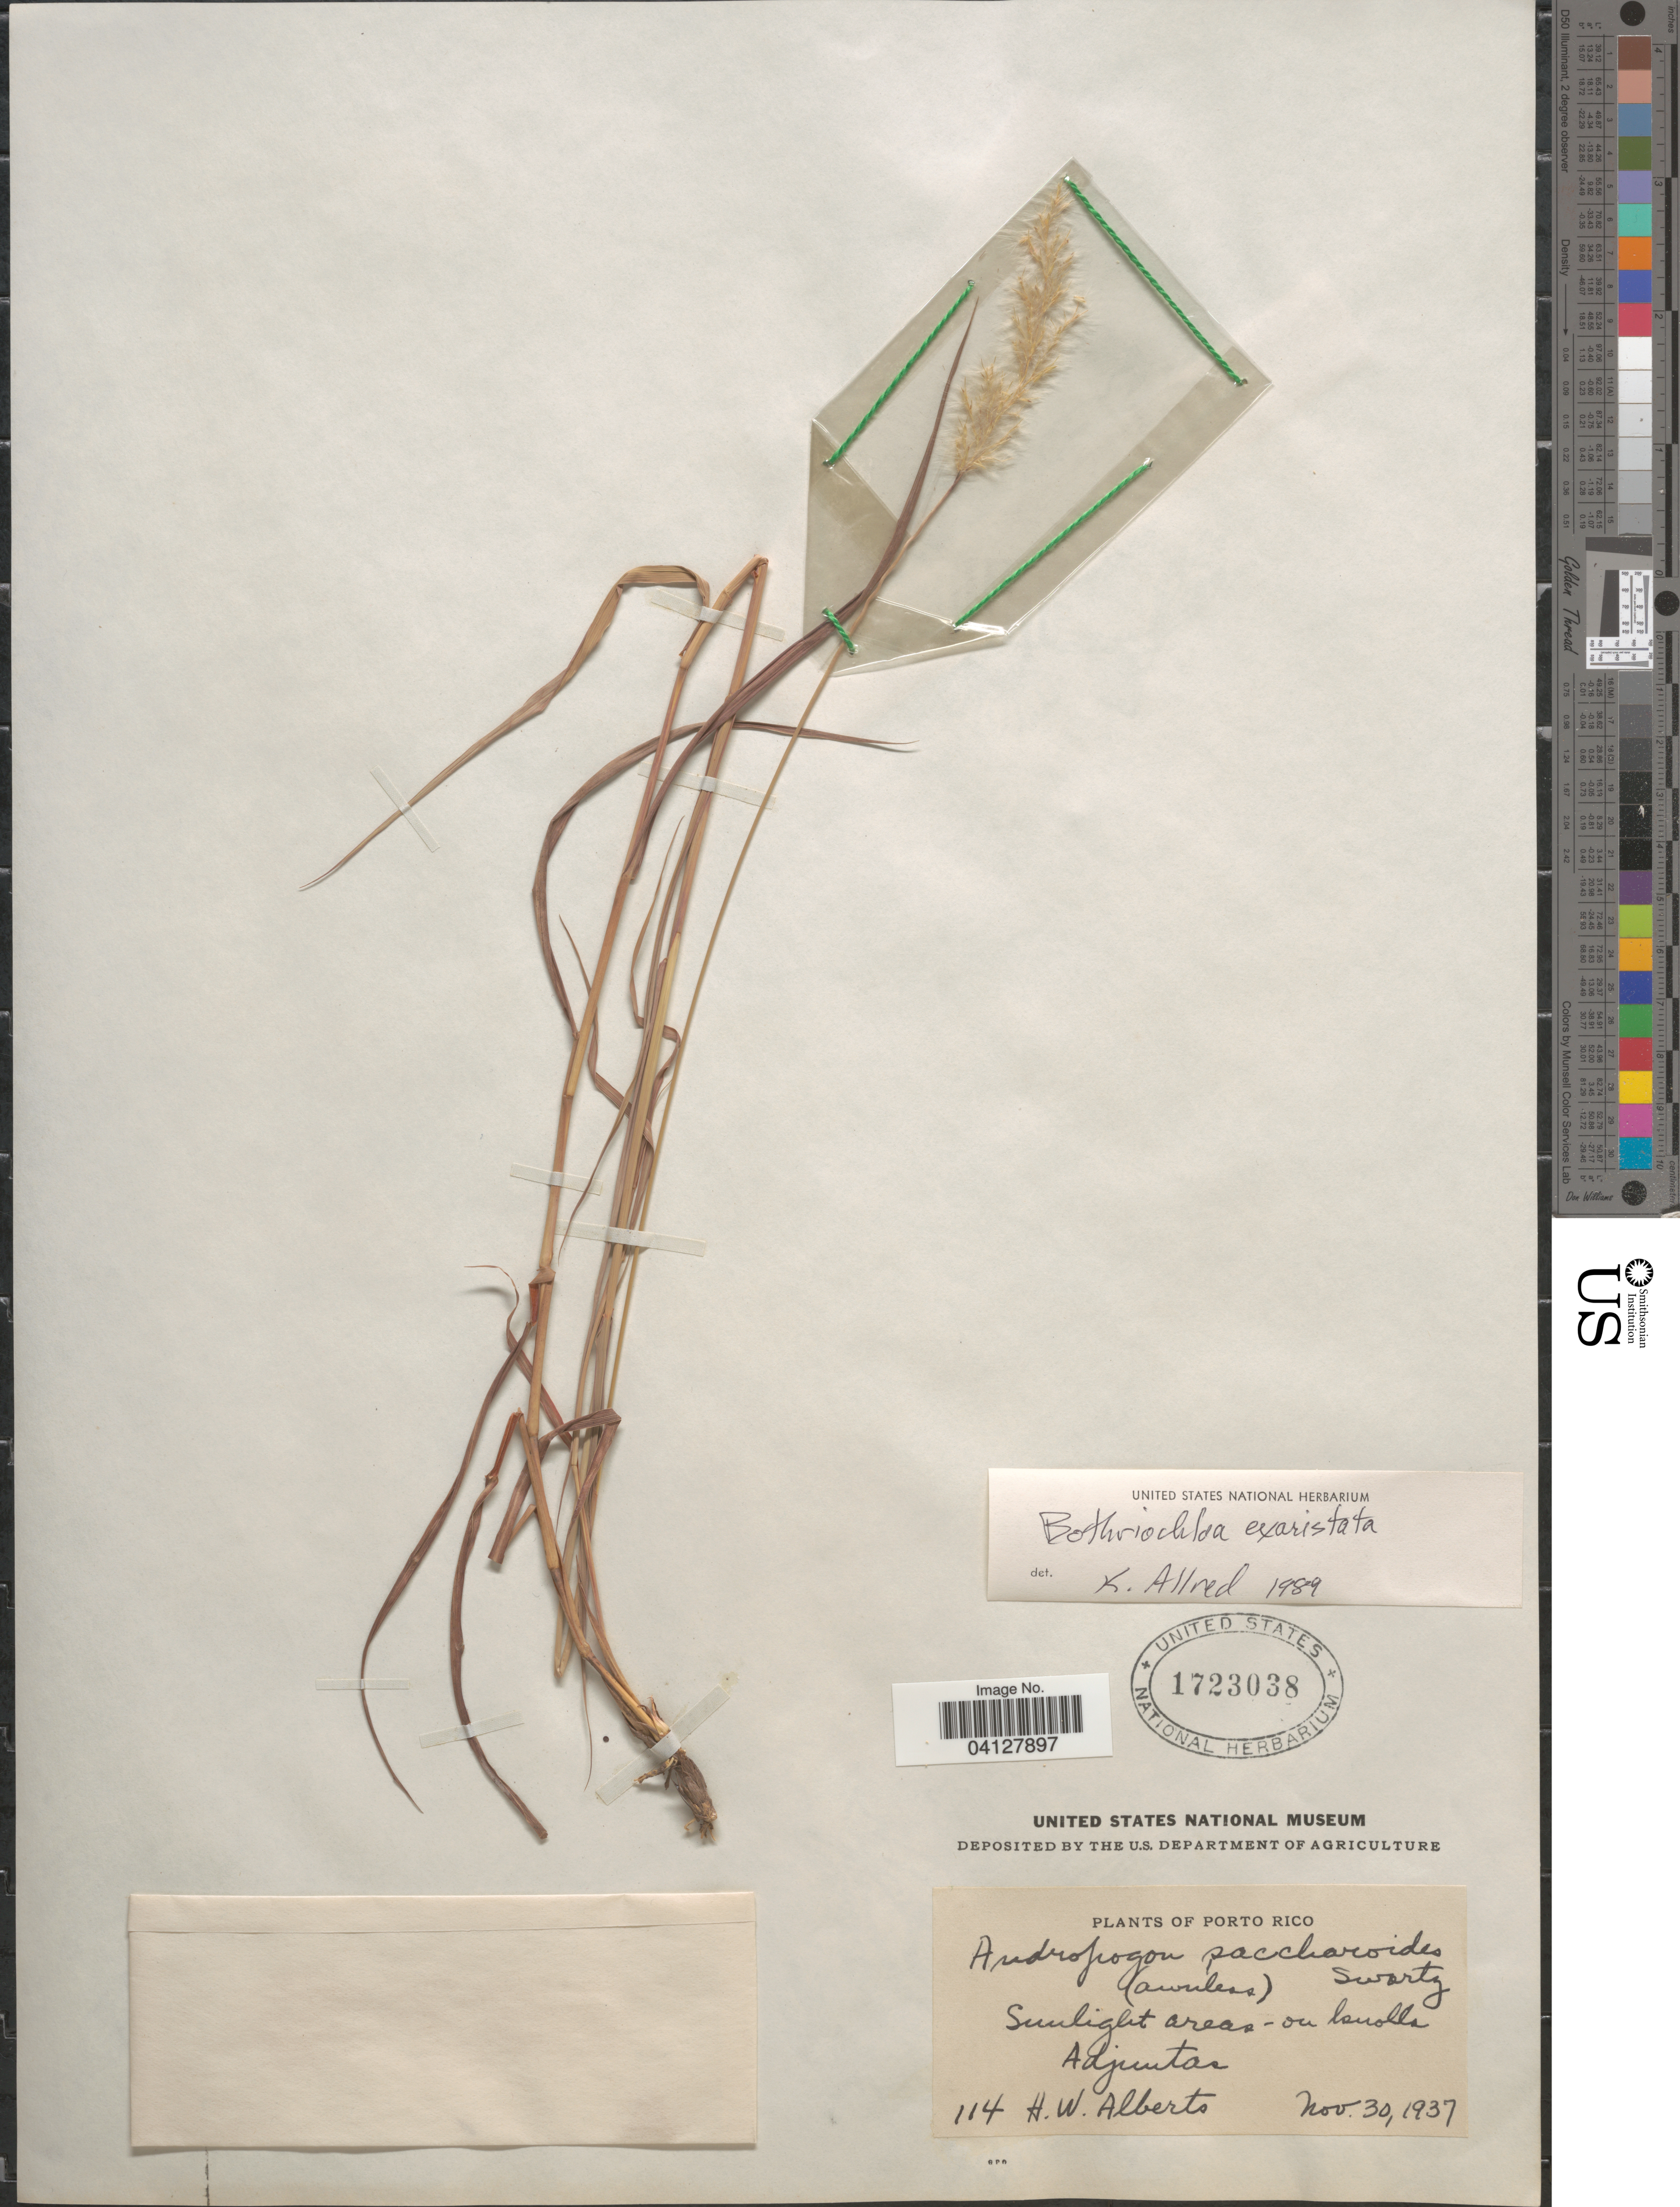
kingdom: Plantae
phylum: Tracheophyta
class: Liliopsida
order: Poales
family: Poaceae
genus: Bothriochloa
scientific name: Bothriochloa exaristata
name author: (Nash) Henr.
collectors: H. W. Alberts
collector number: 114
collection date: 1937-11-30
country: Puerto Rico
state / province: Adjuntas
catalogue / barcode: US 1723038